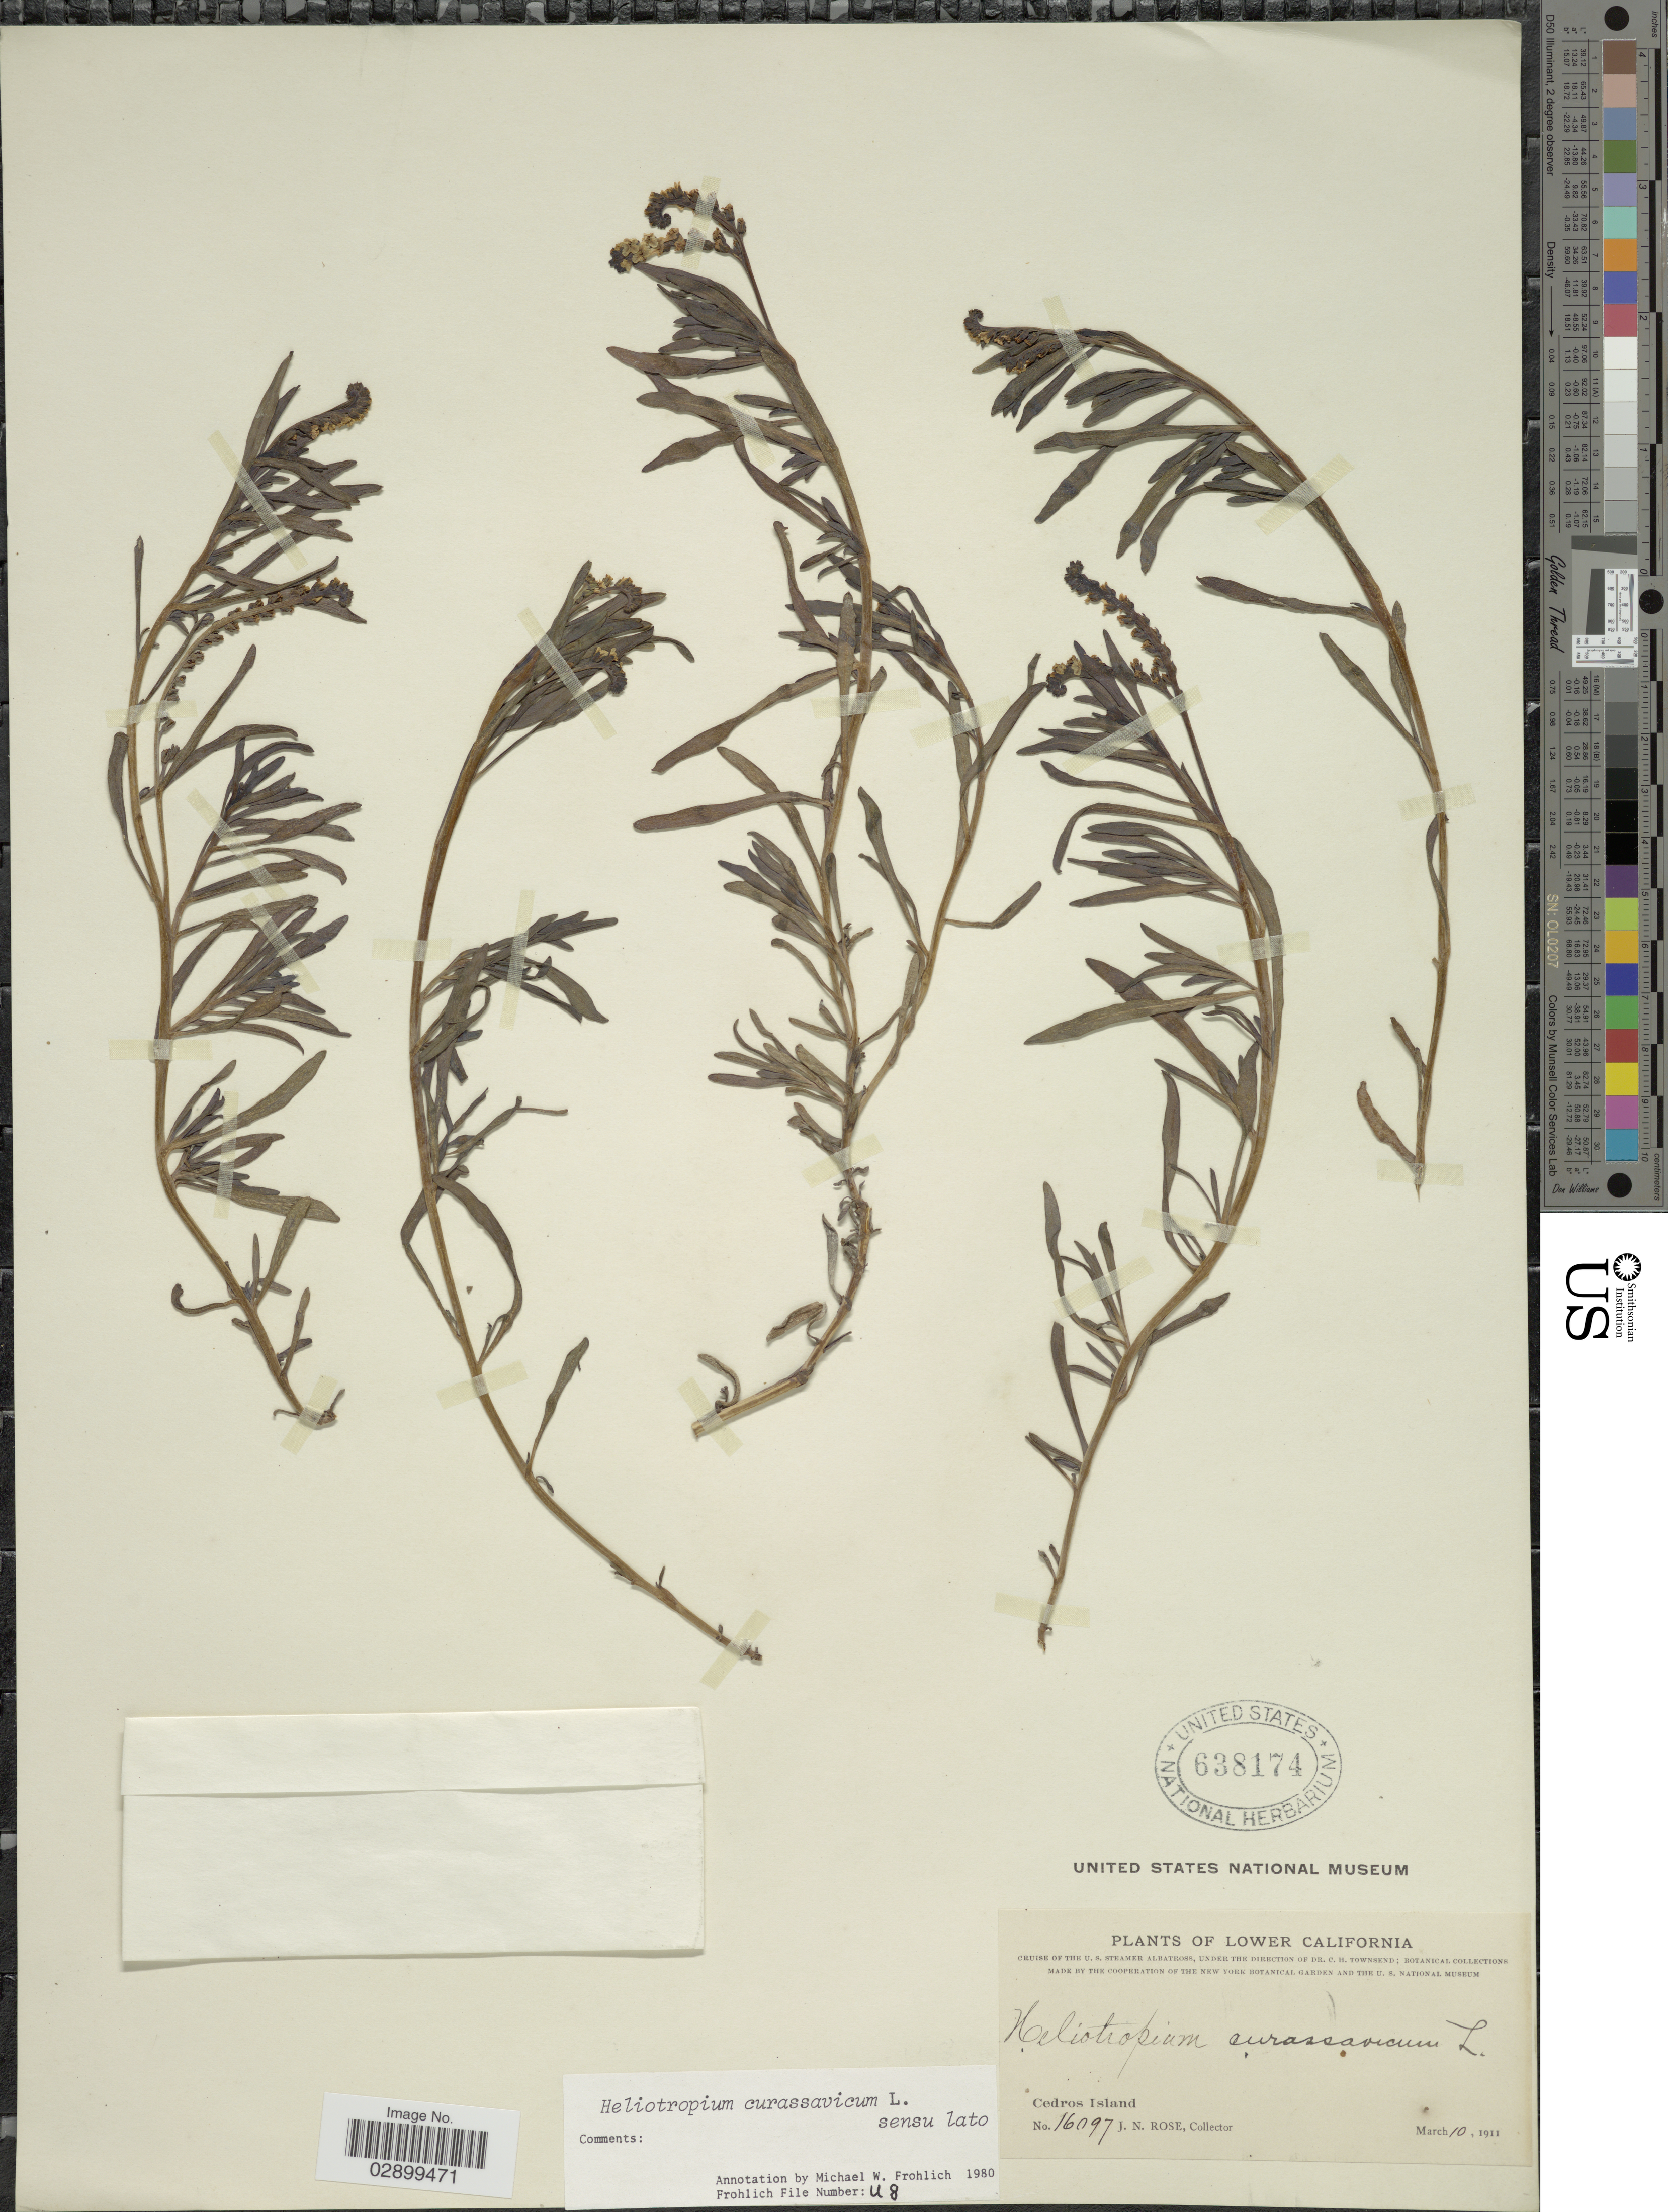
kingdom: Plantae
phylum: Tracheophyta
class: Magnoliopsida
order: Boraginales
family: Heliotropiaceae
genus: Heliotropium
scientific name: Heliotropium curassavicum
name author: L.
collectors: J. N. Rose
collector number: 16097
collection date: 1911-03-10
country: Mexico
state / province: Baja California Norte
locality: Lower California. Cedros Island.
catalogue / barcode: US 638174